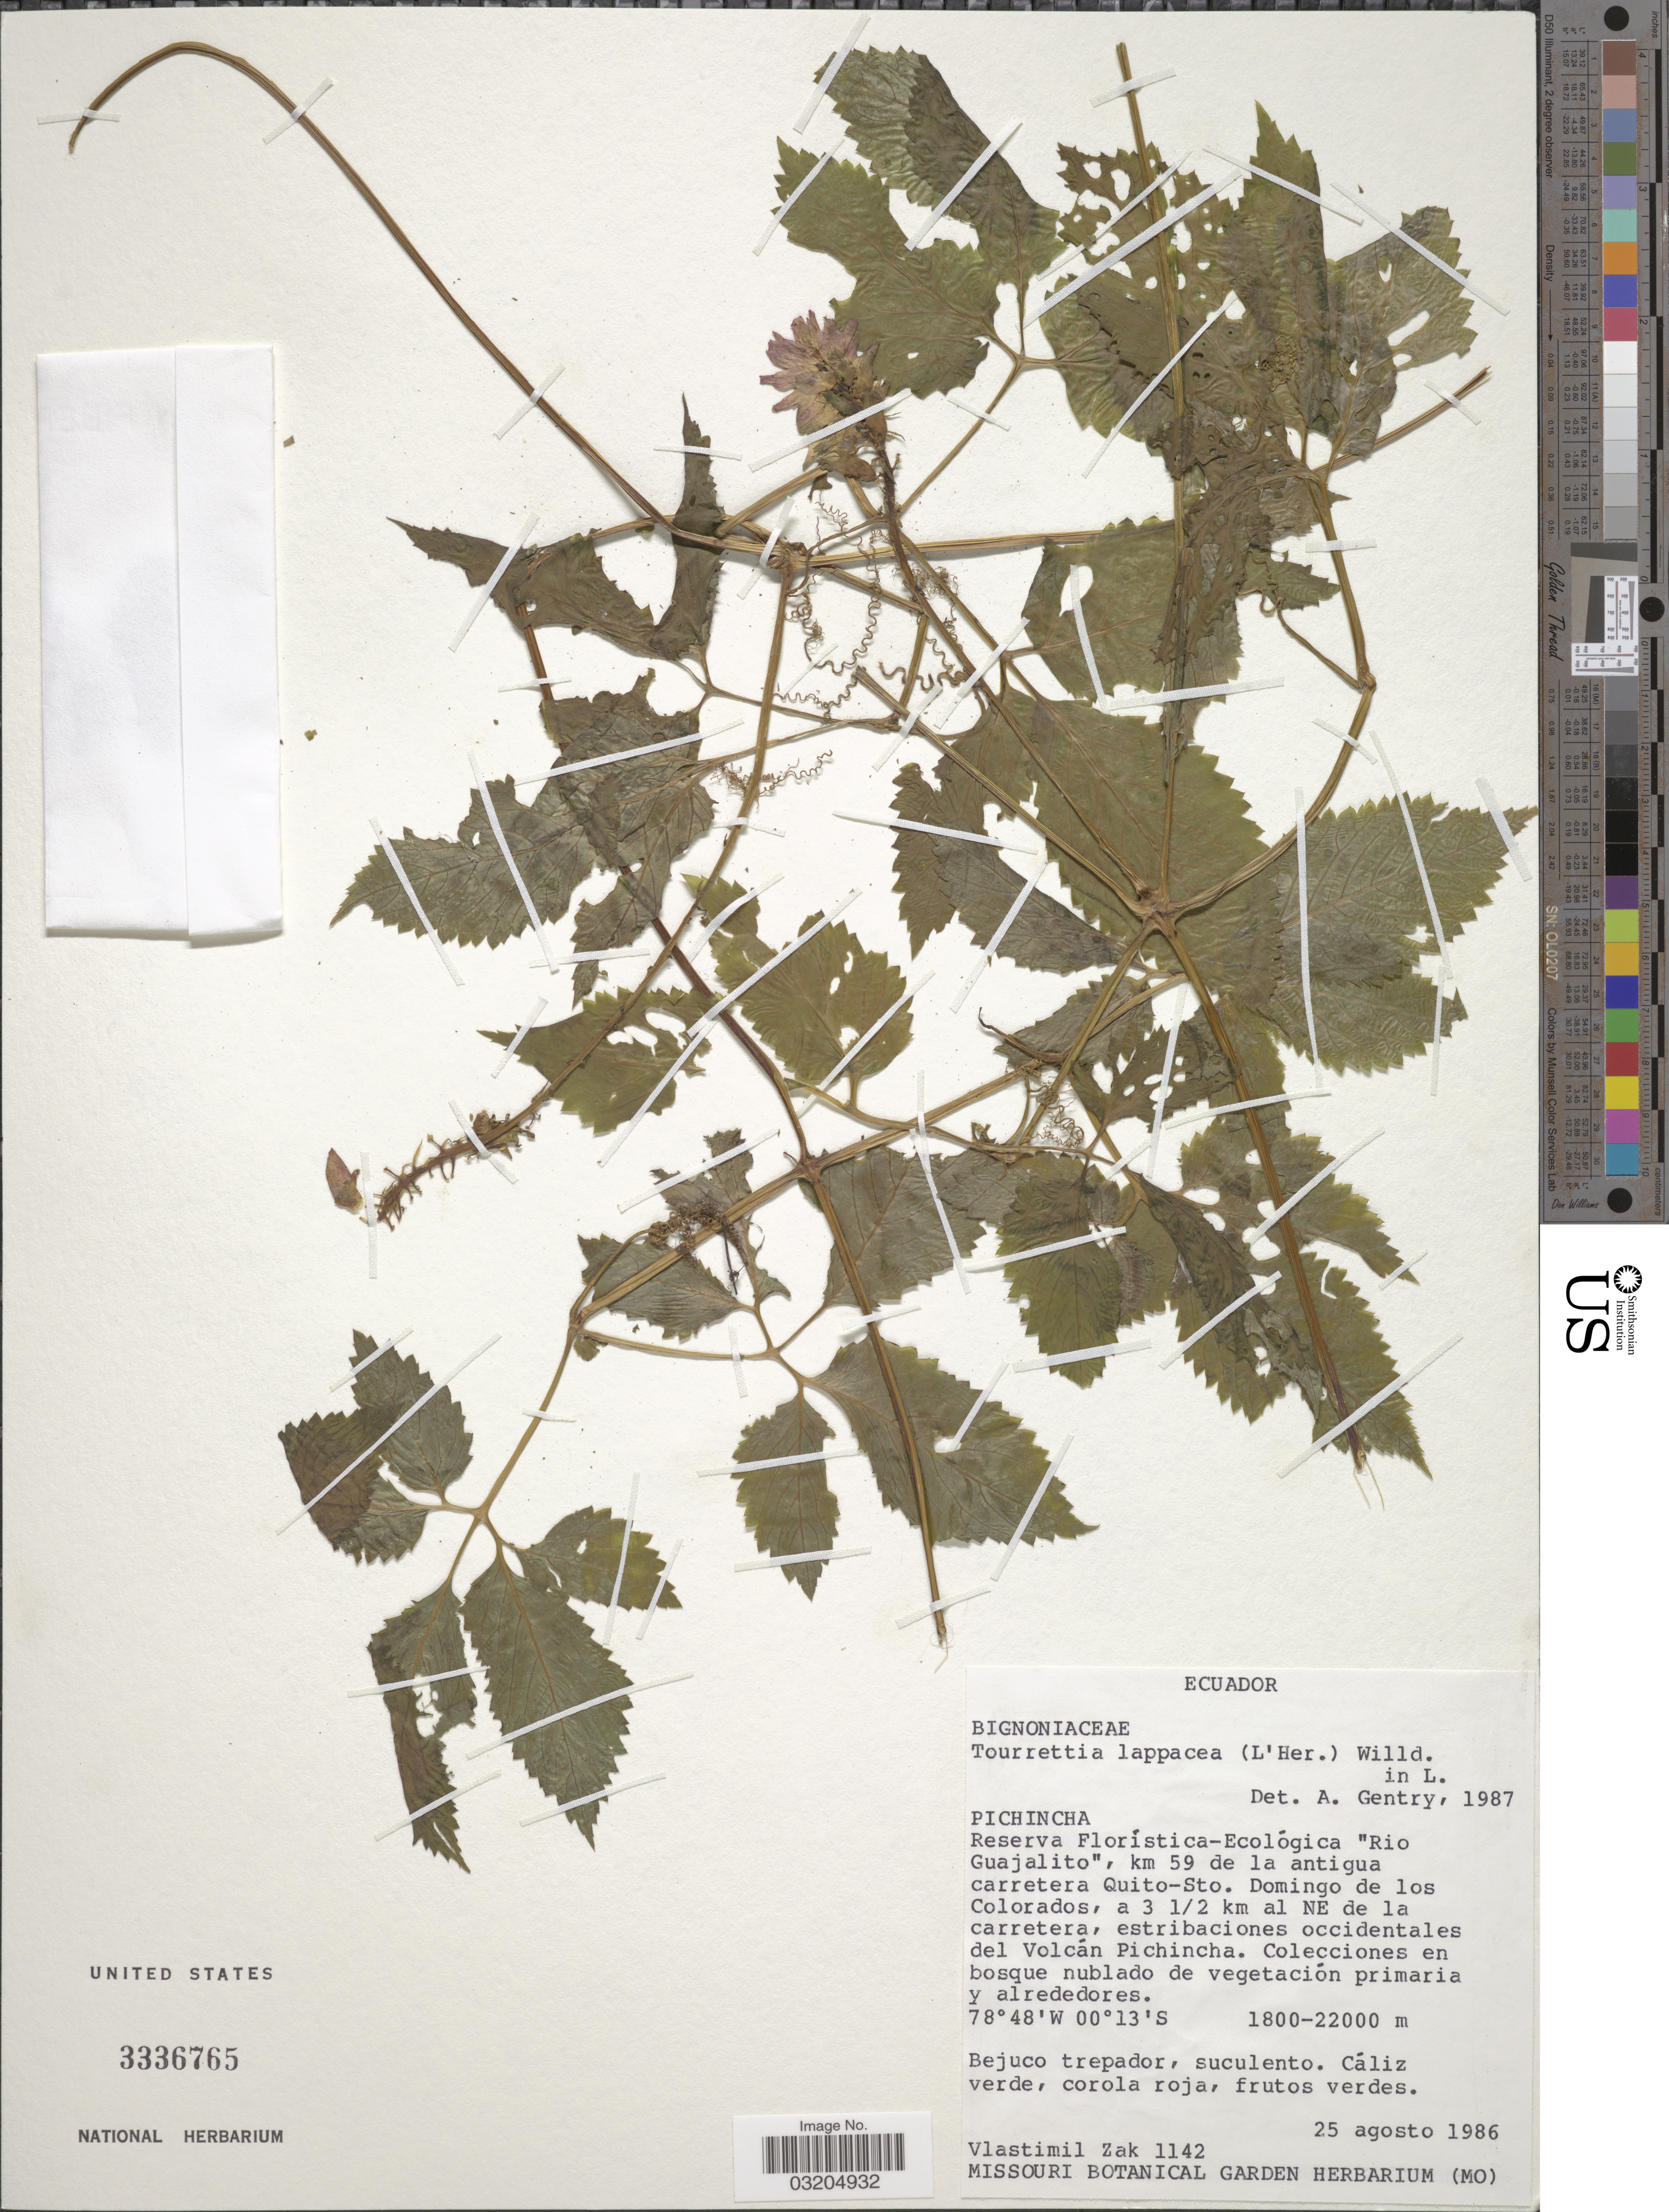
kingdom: Plantae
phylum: Tracheophyta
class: Magnoliopsida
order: Lamiales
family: Bignoniaceae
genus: Tourrettia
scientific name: Tourrettia lappacea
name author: (L'Hér.) Willd.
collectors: V. Zak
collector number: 1142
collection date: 1986-08-25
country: Ecuador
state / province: Pichincha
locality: Reserva Florística-Ecológica "Rio Guajalito", km 59 de la antigua carretera Quito - Sto. Domingo de los Colorados, a 3½ km al NE de la carretera.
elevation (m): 1800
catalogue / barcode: US 3336765